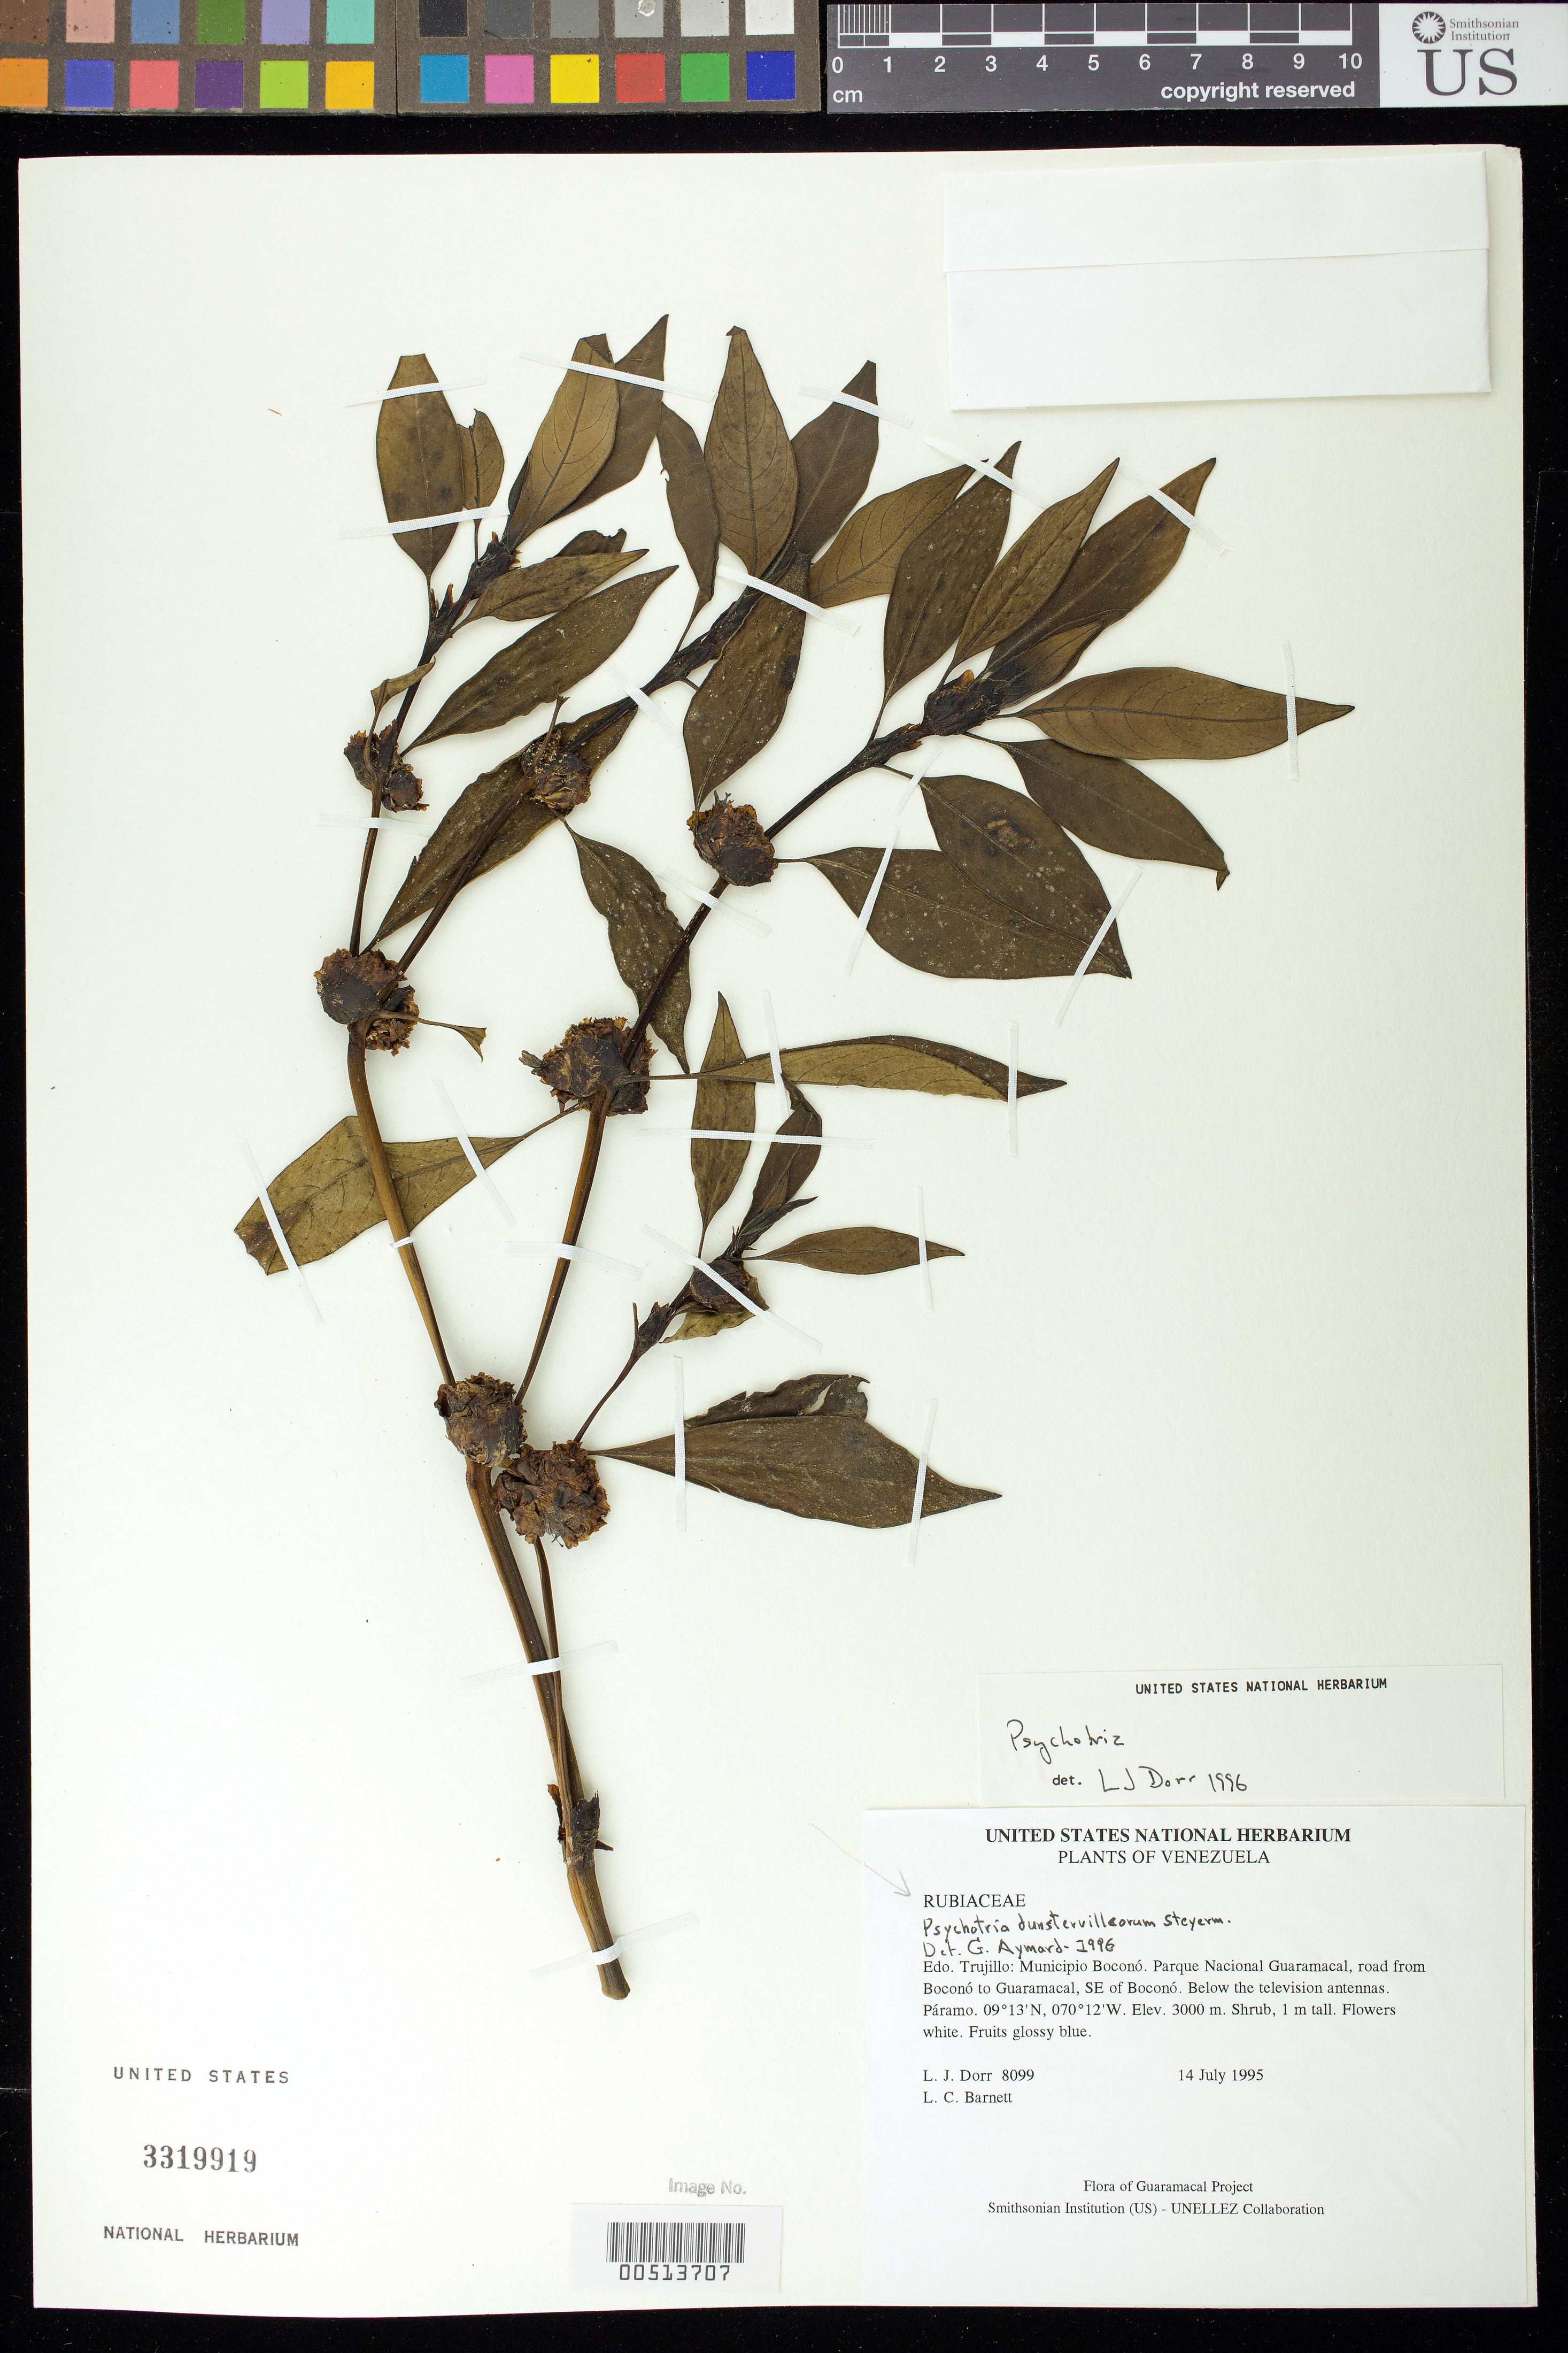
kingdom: Plantae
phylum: Tracheophyta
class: Magnoliopsida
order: Gentianales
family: Rubiaceae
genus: Psychotria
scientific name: Psychotria dunstervilleorum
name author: Steyerm.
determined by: Aymard C., G. A., (PORT), Univ. Nac. Exp. de los Llanos Ezequiel Zamora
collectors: L. J. Dorr & L. C. Barnett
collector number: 8099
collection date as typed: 14 Jul 1995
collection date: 1995-07-14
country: Venezuela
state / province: Trujillo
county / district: Boconó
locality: Parque Nacional Guaramacal, road from Boconó to Guaramacal, SE of Boconó. Below the television antennas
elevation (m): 3000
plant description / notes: F, MO, PORT, US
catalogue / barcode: US 3319919